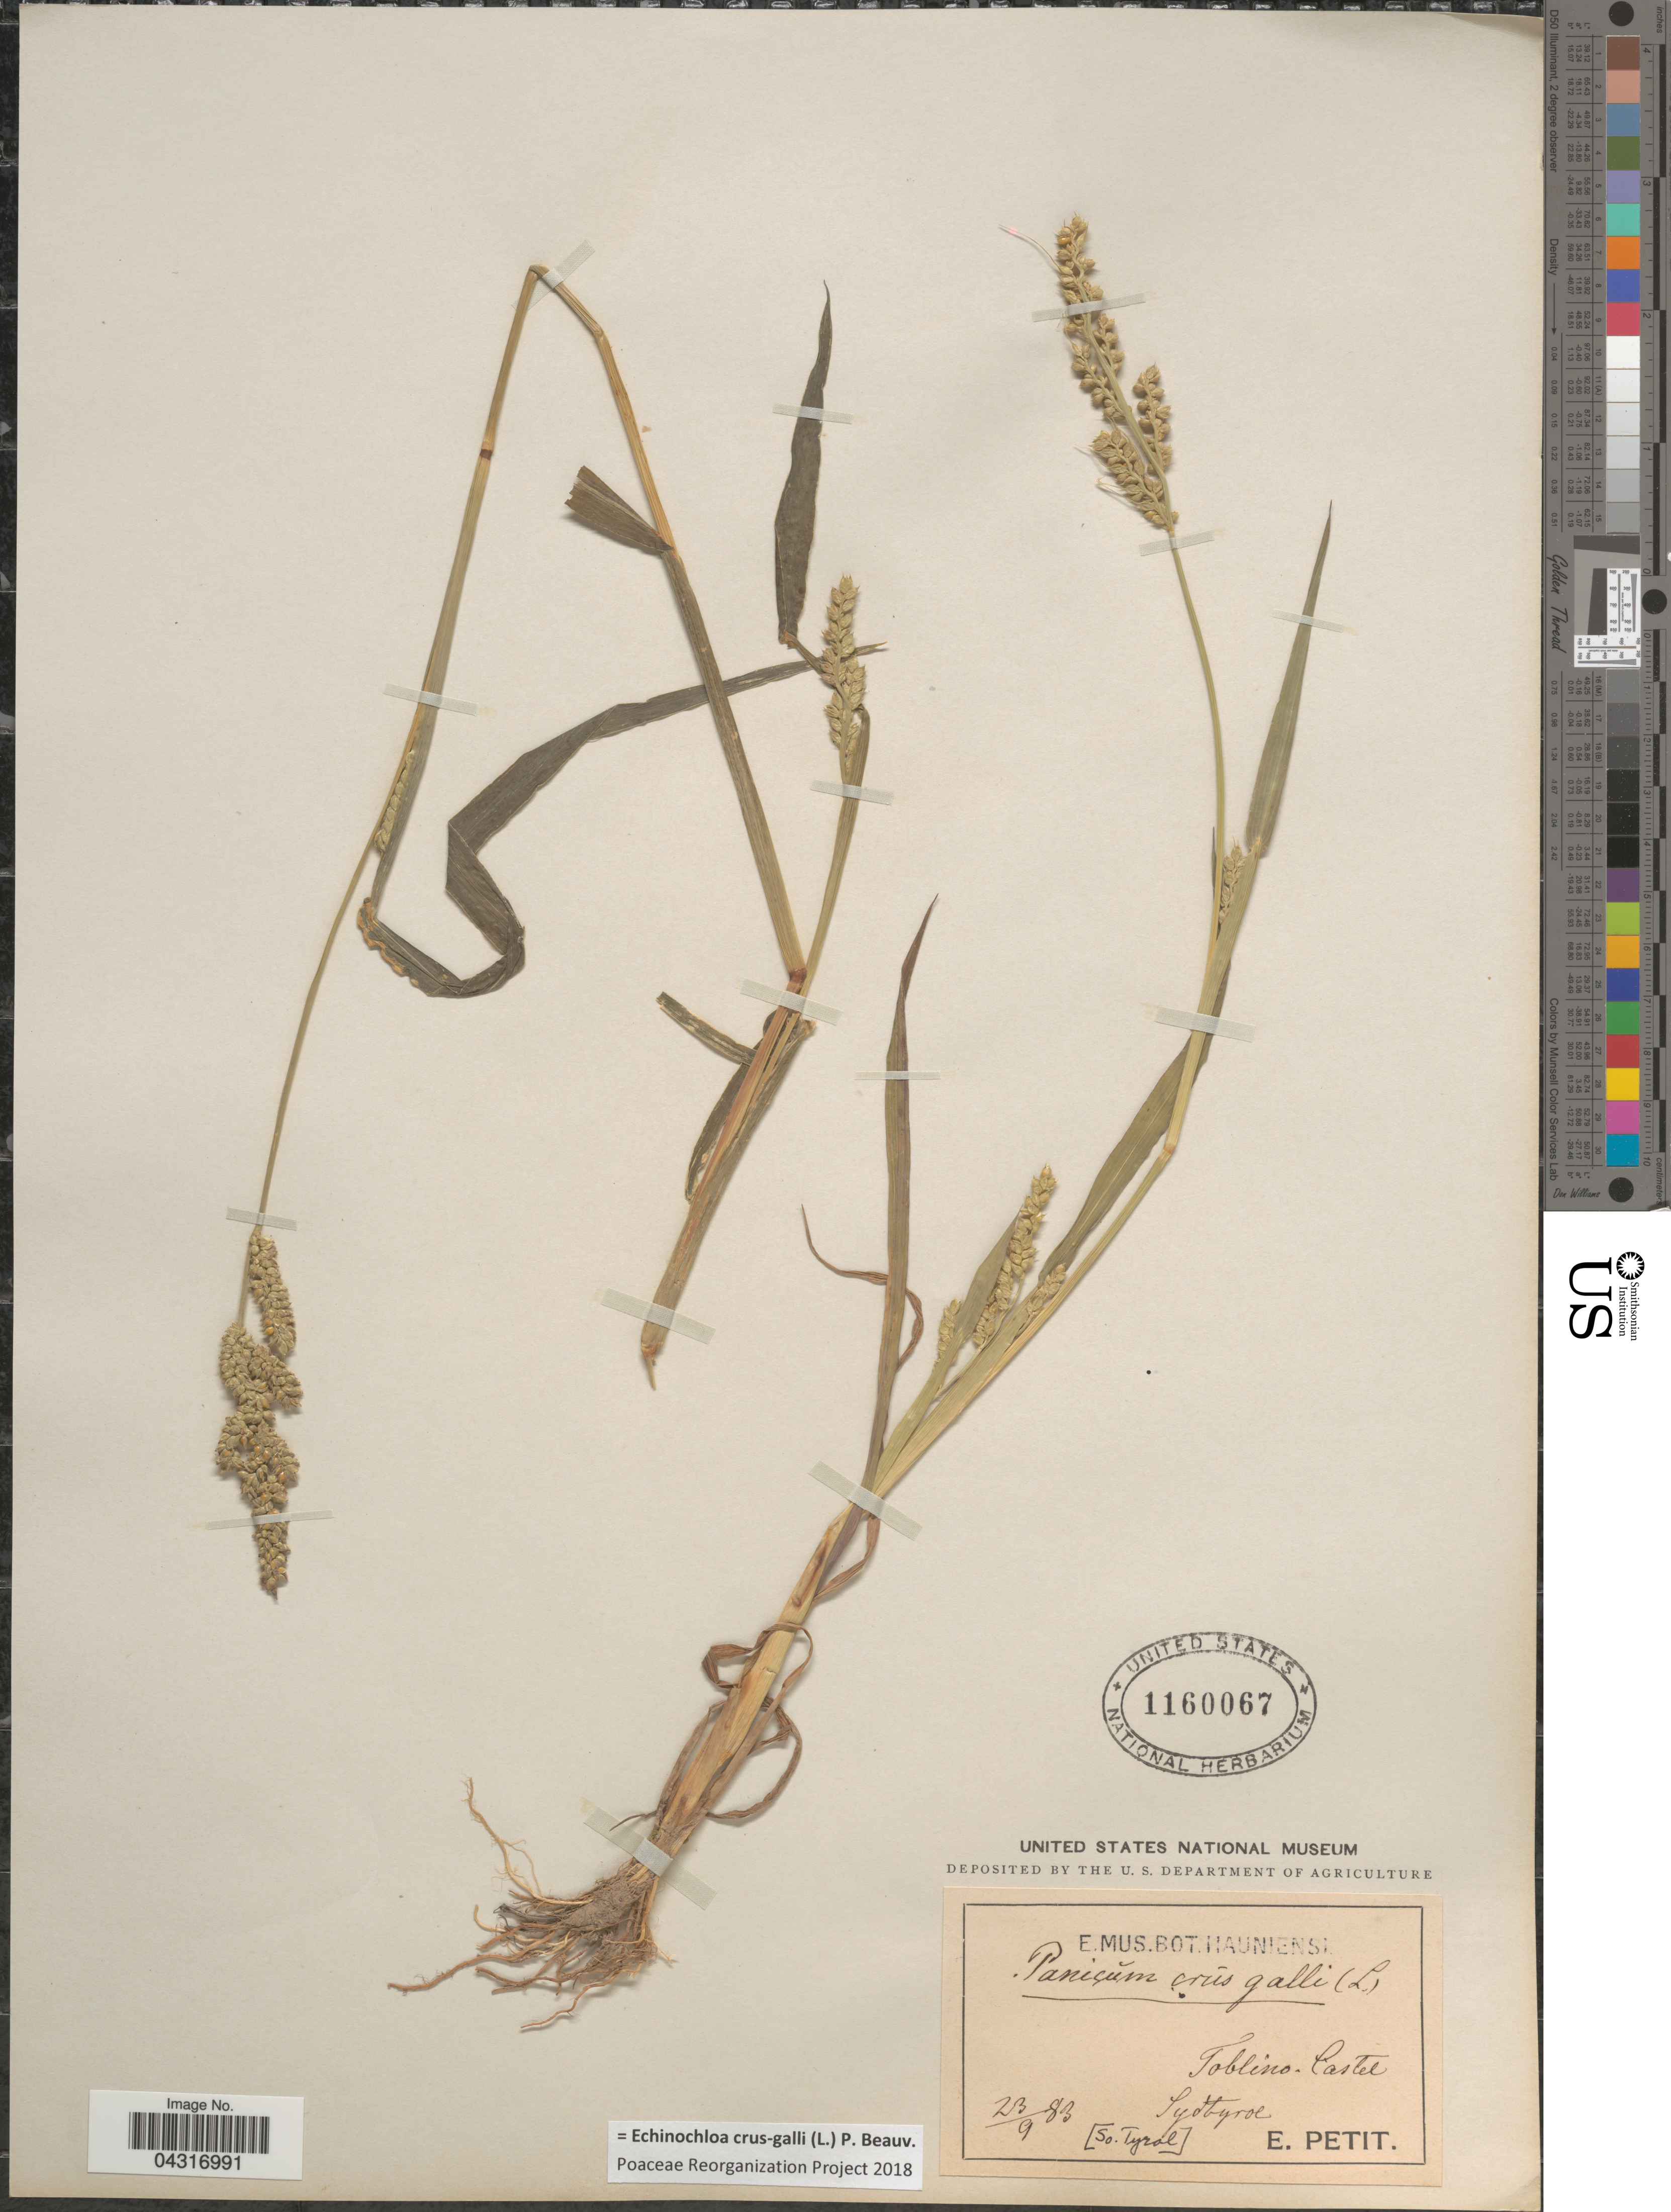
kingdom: Plantae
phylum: Tracheophyta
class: Liliopsida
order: Poales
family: Poaceae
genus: Echinochloa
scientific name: Echinochloa crus-galli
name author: (L.) P. Beauv.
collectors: E. Petit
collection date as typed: Transcribed d/m/y: 23/9/83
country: Italy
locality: Toblino. Castel. Sudtyrol. [So. Tyrol].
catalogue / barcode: US 1160067